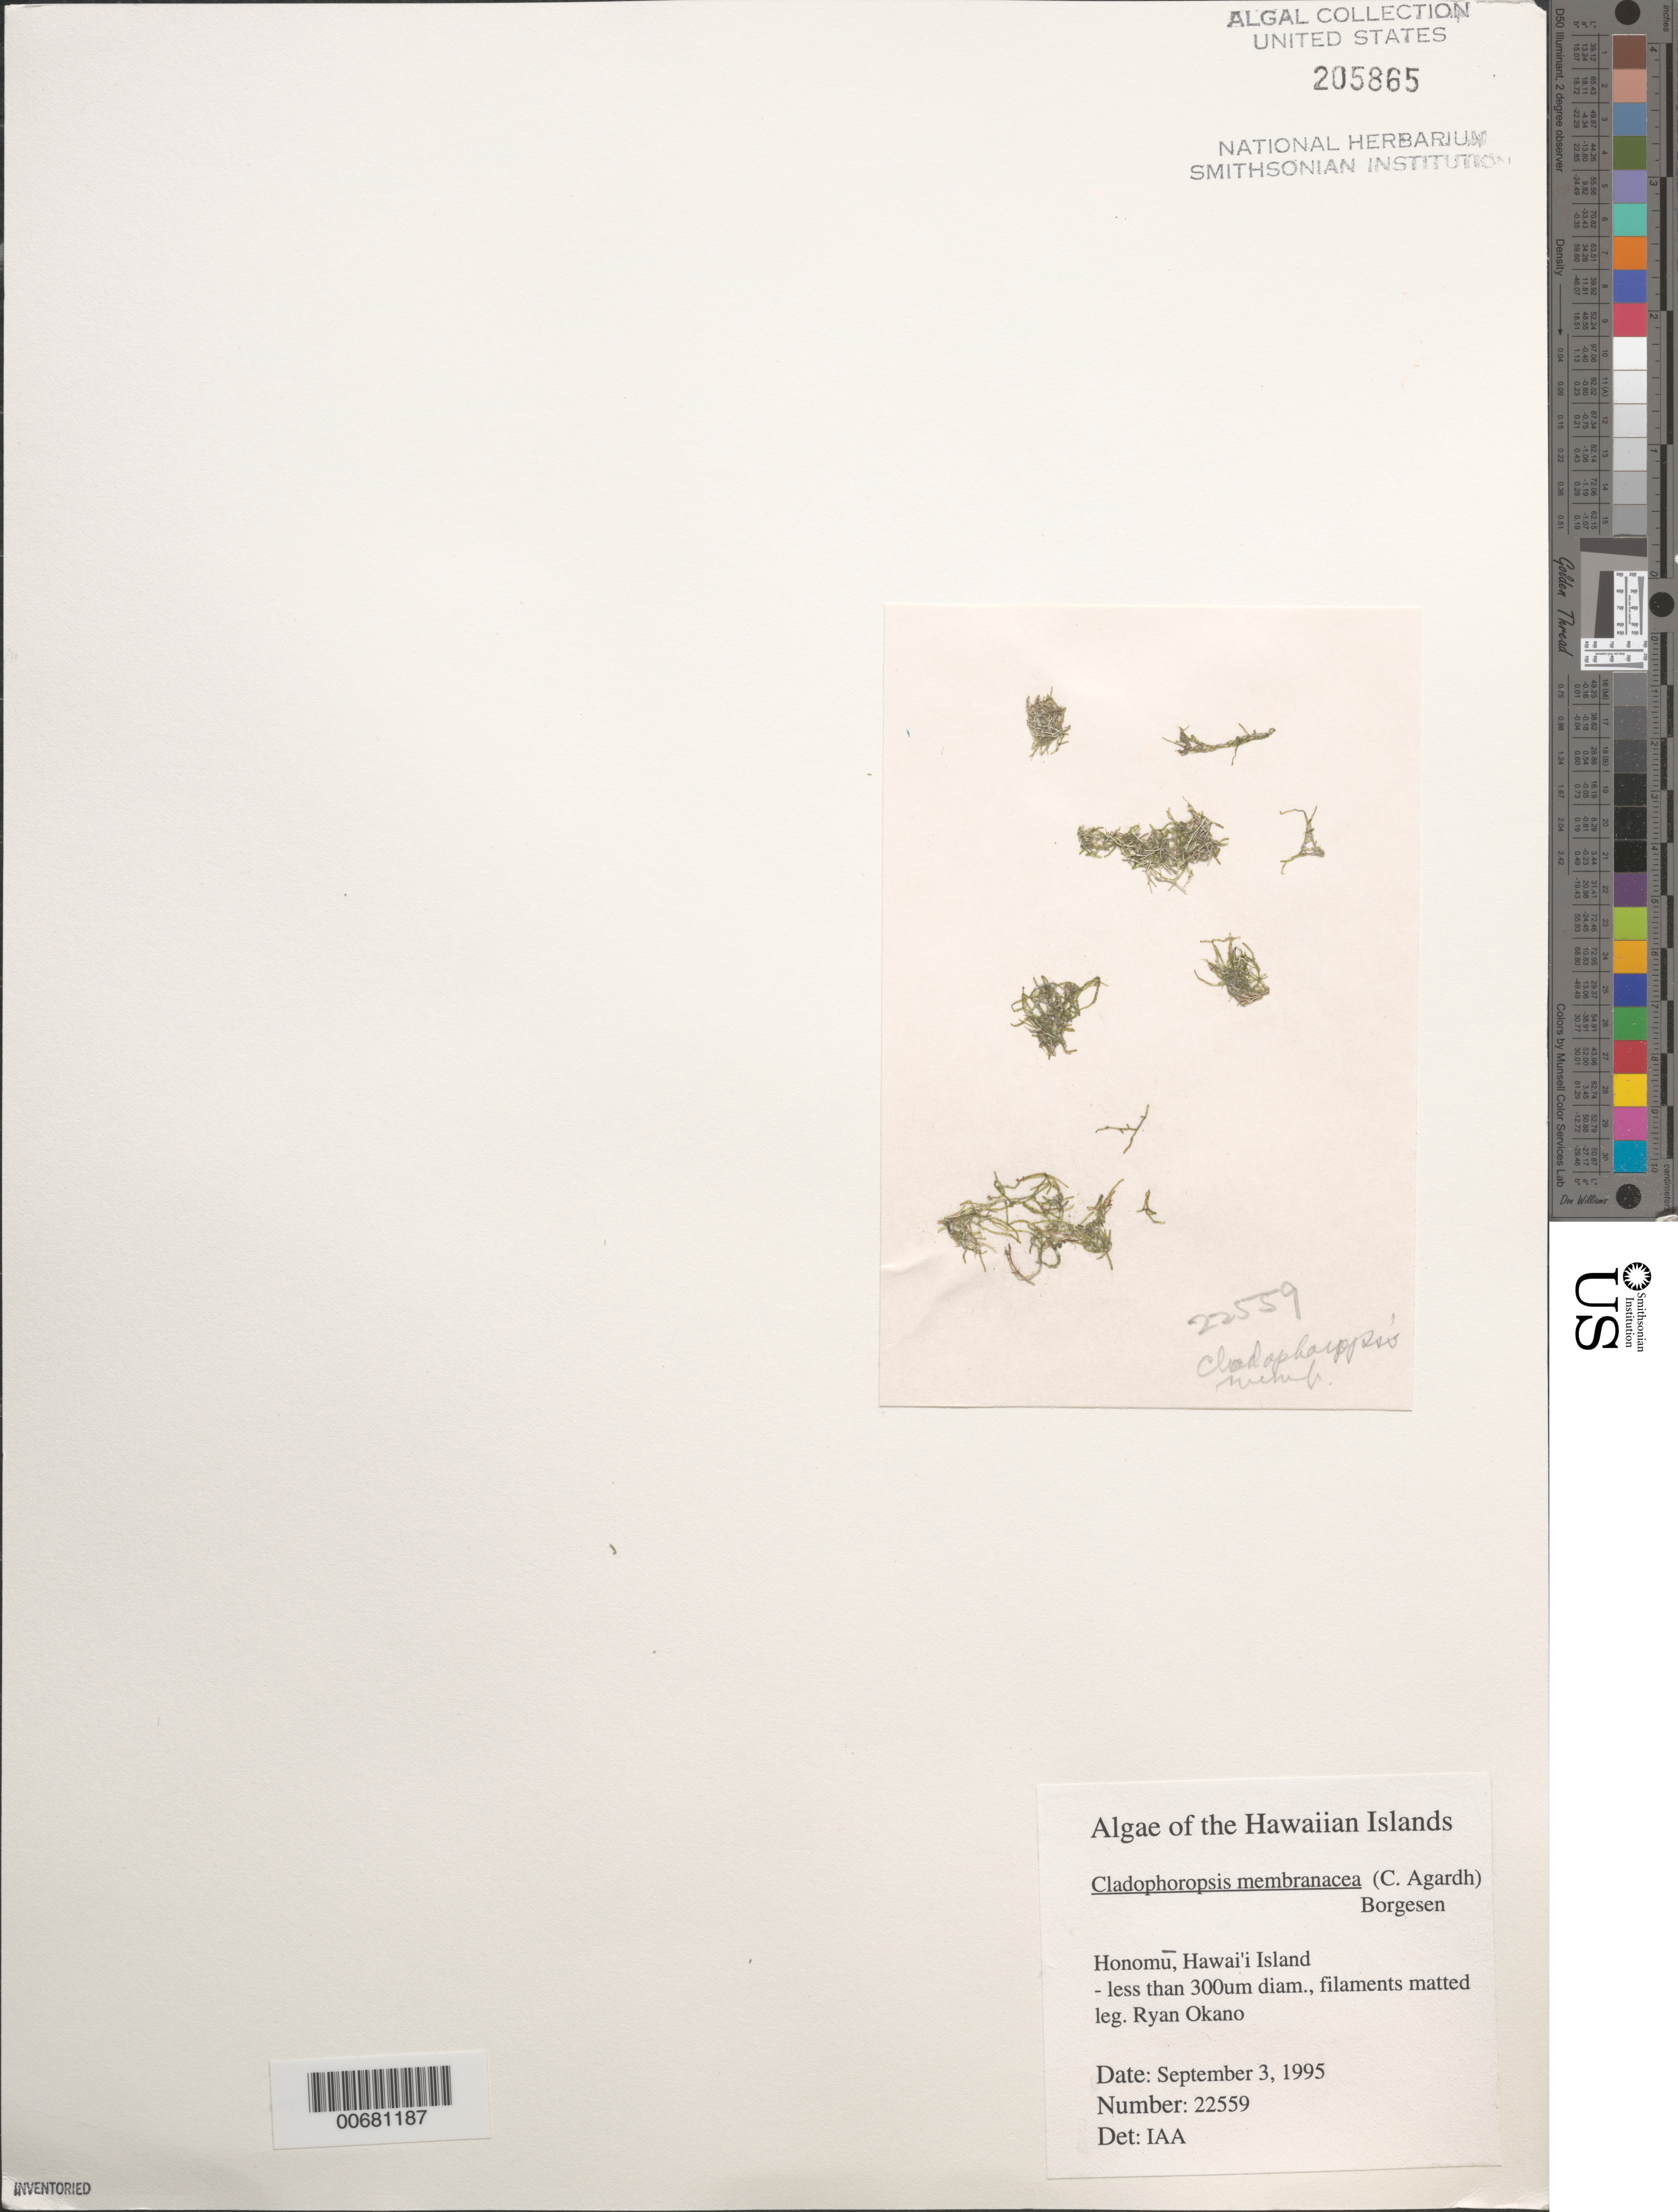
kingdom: Plantae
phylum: Chlorophyta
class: Ulvophyceae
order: Siphonocladales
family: Boodleaceae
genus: Cladophoropsis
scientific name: Cladophoropsis membranacea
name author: (Hofman-Bang) Børgesen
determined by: Abbott, Isabella A.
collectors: R. Okano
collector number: IAA 22559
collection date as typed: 03 Sep 1995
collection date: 1995-09-03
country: United States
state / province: Hawaii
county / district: Hawaii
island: Hawaii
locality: Honomu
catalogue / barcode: US 205865